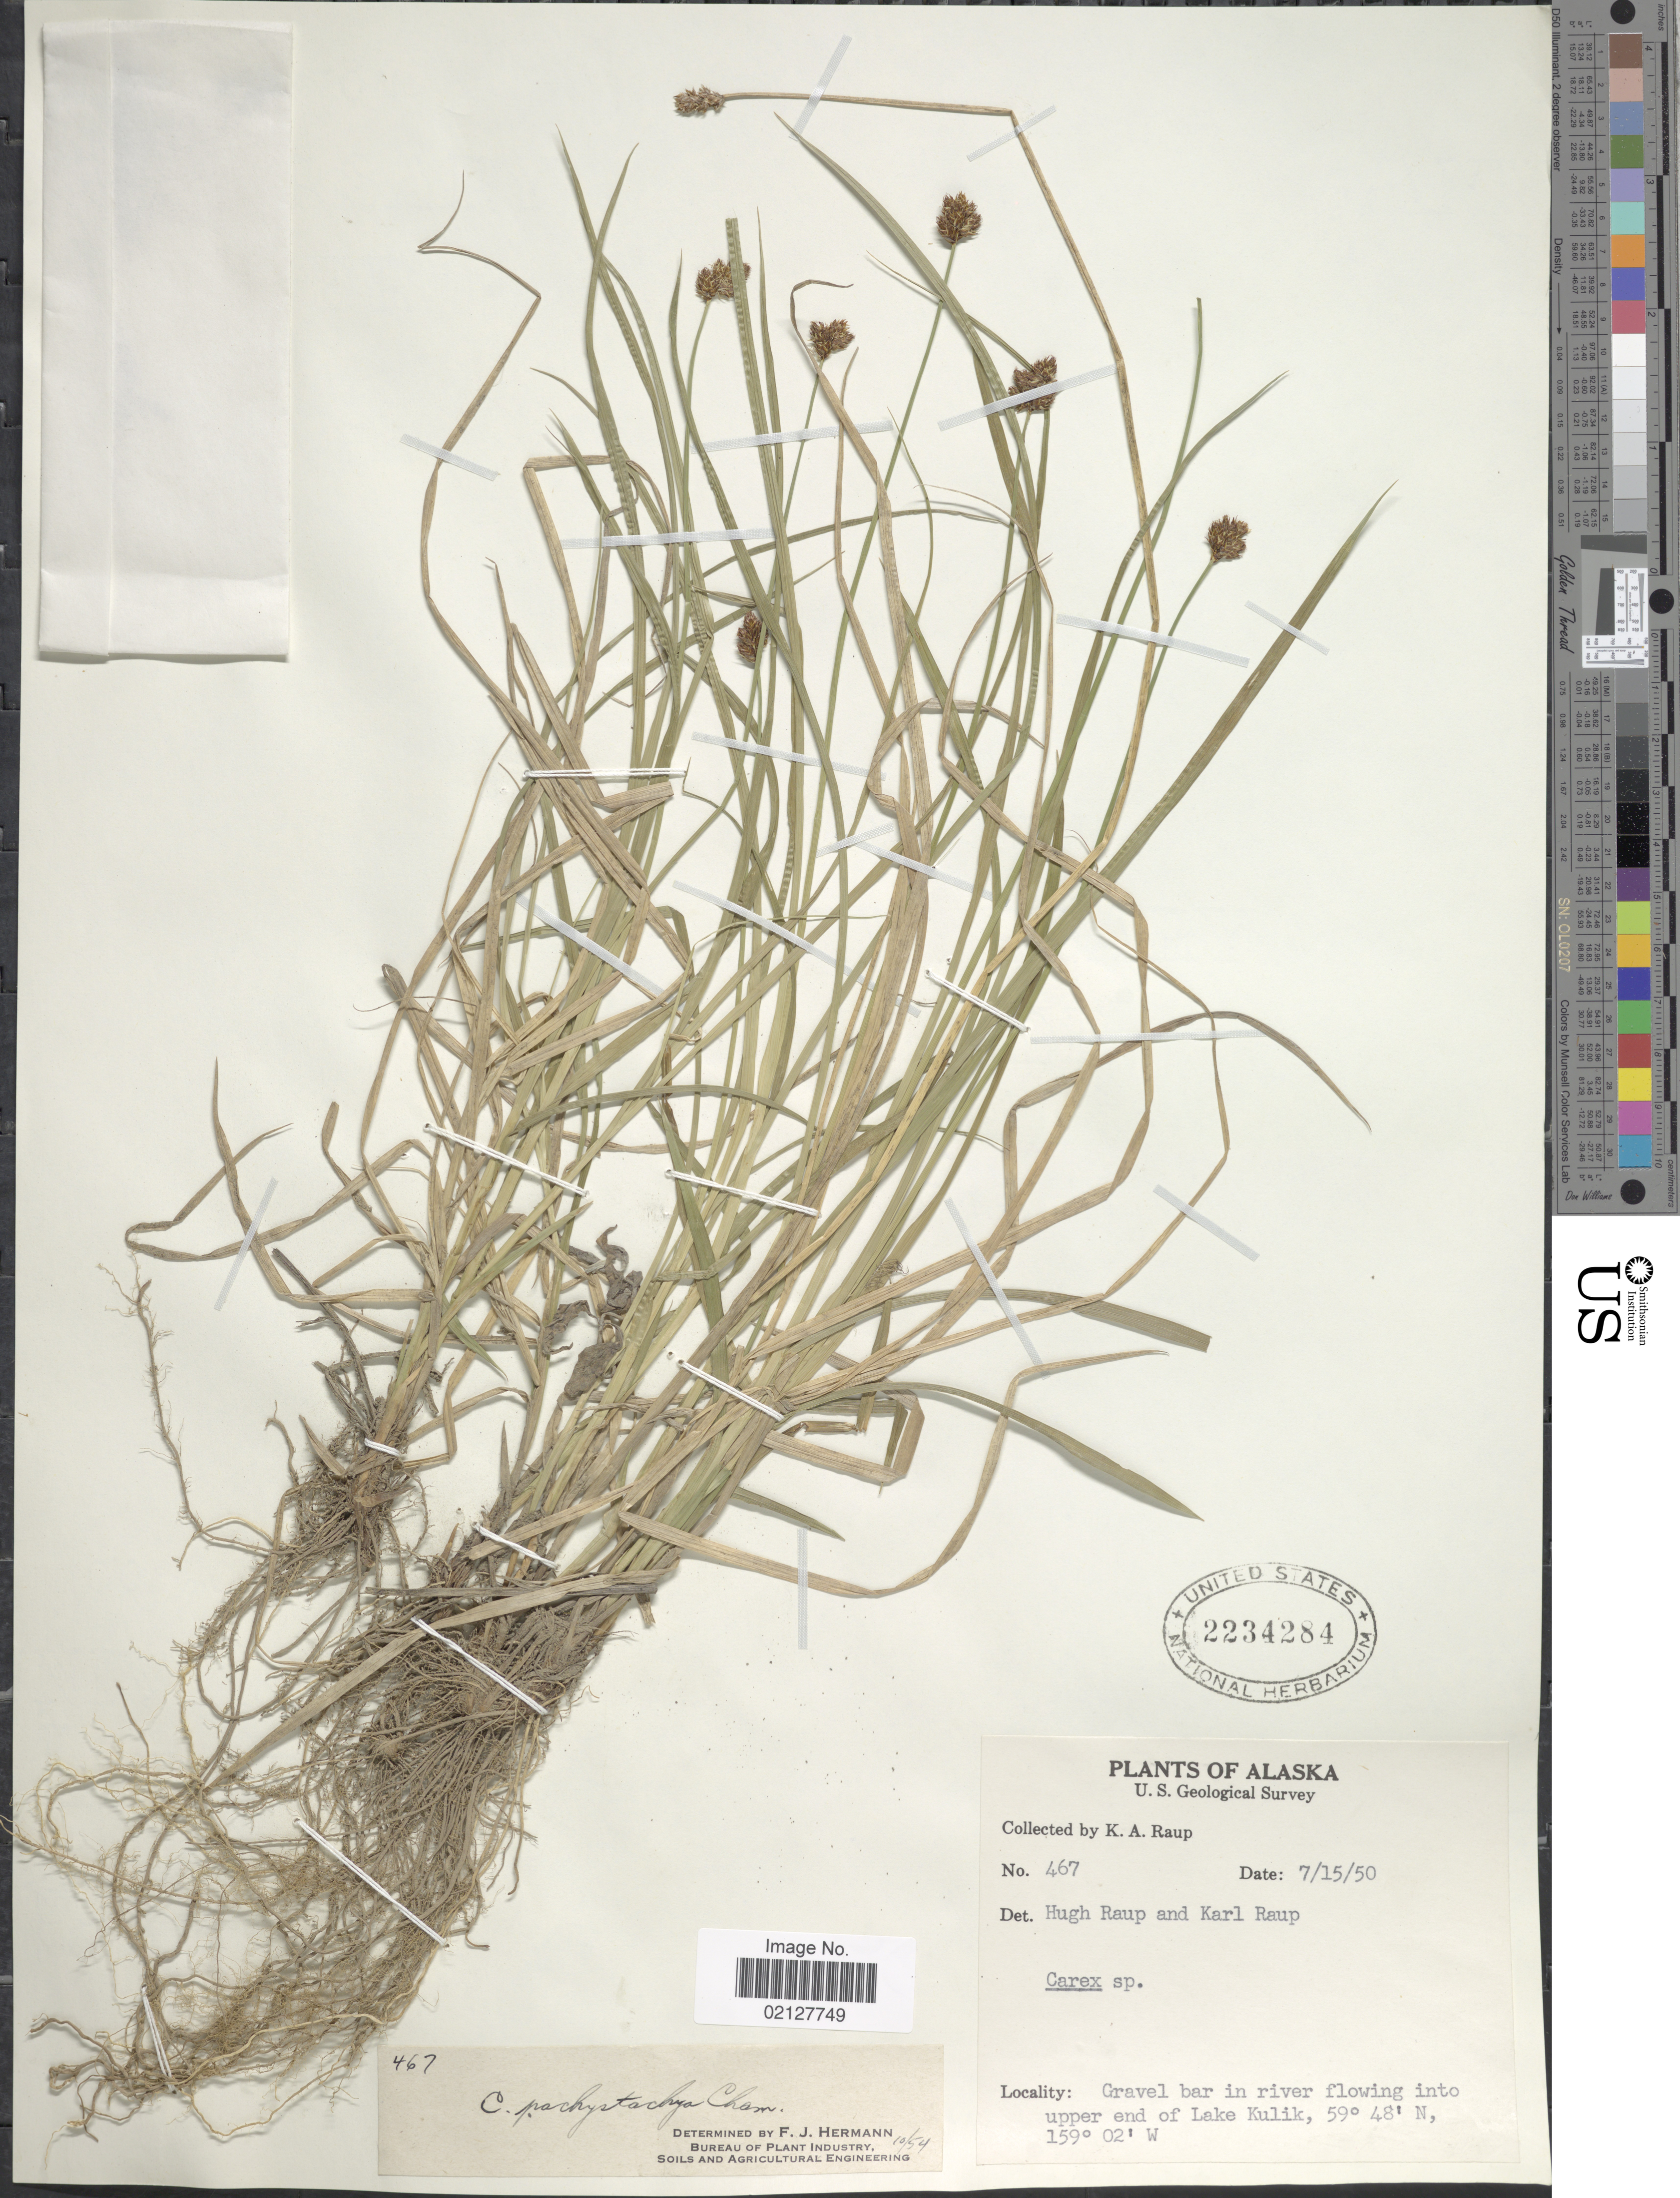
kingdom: Plantae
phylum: Tracheophyta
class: Liliopsida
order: Poales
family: Cyperaceae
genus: Carex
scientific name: Carex pachystachya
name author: Cham. ex Steud.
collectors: K. Raup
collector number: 467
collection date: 1950-07-15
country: United States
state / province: Alaska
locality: Gravel bar in river flowing into upper end of Lake Kulik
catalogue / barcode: US 2234284